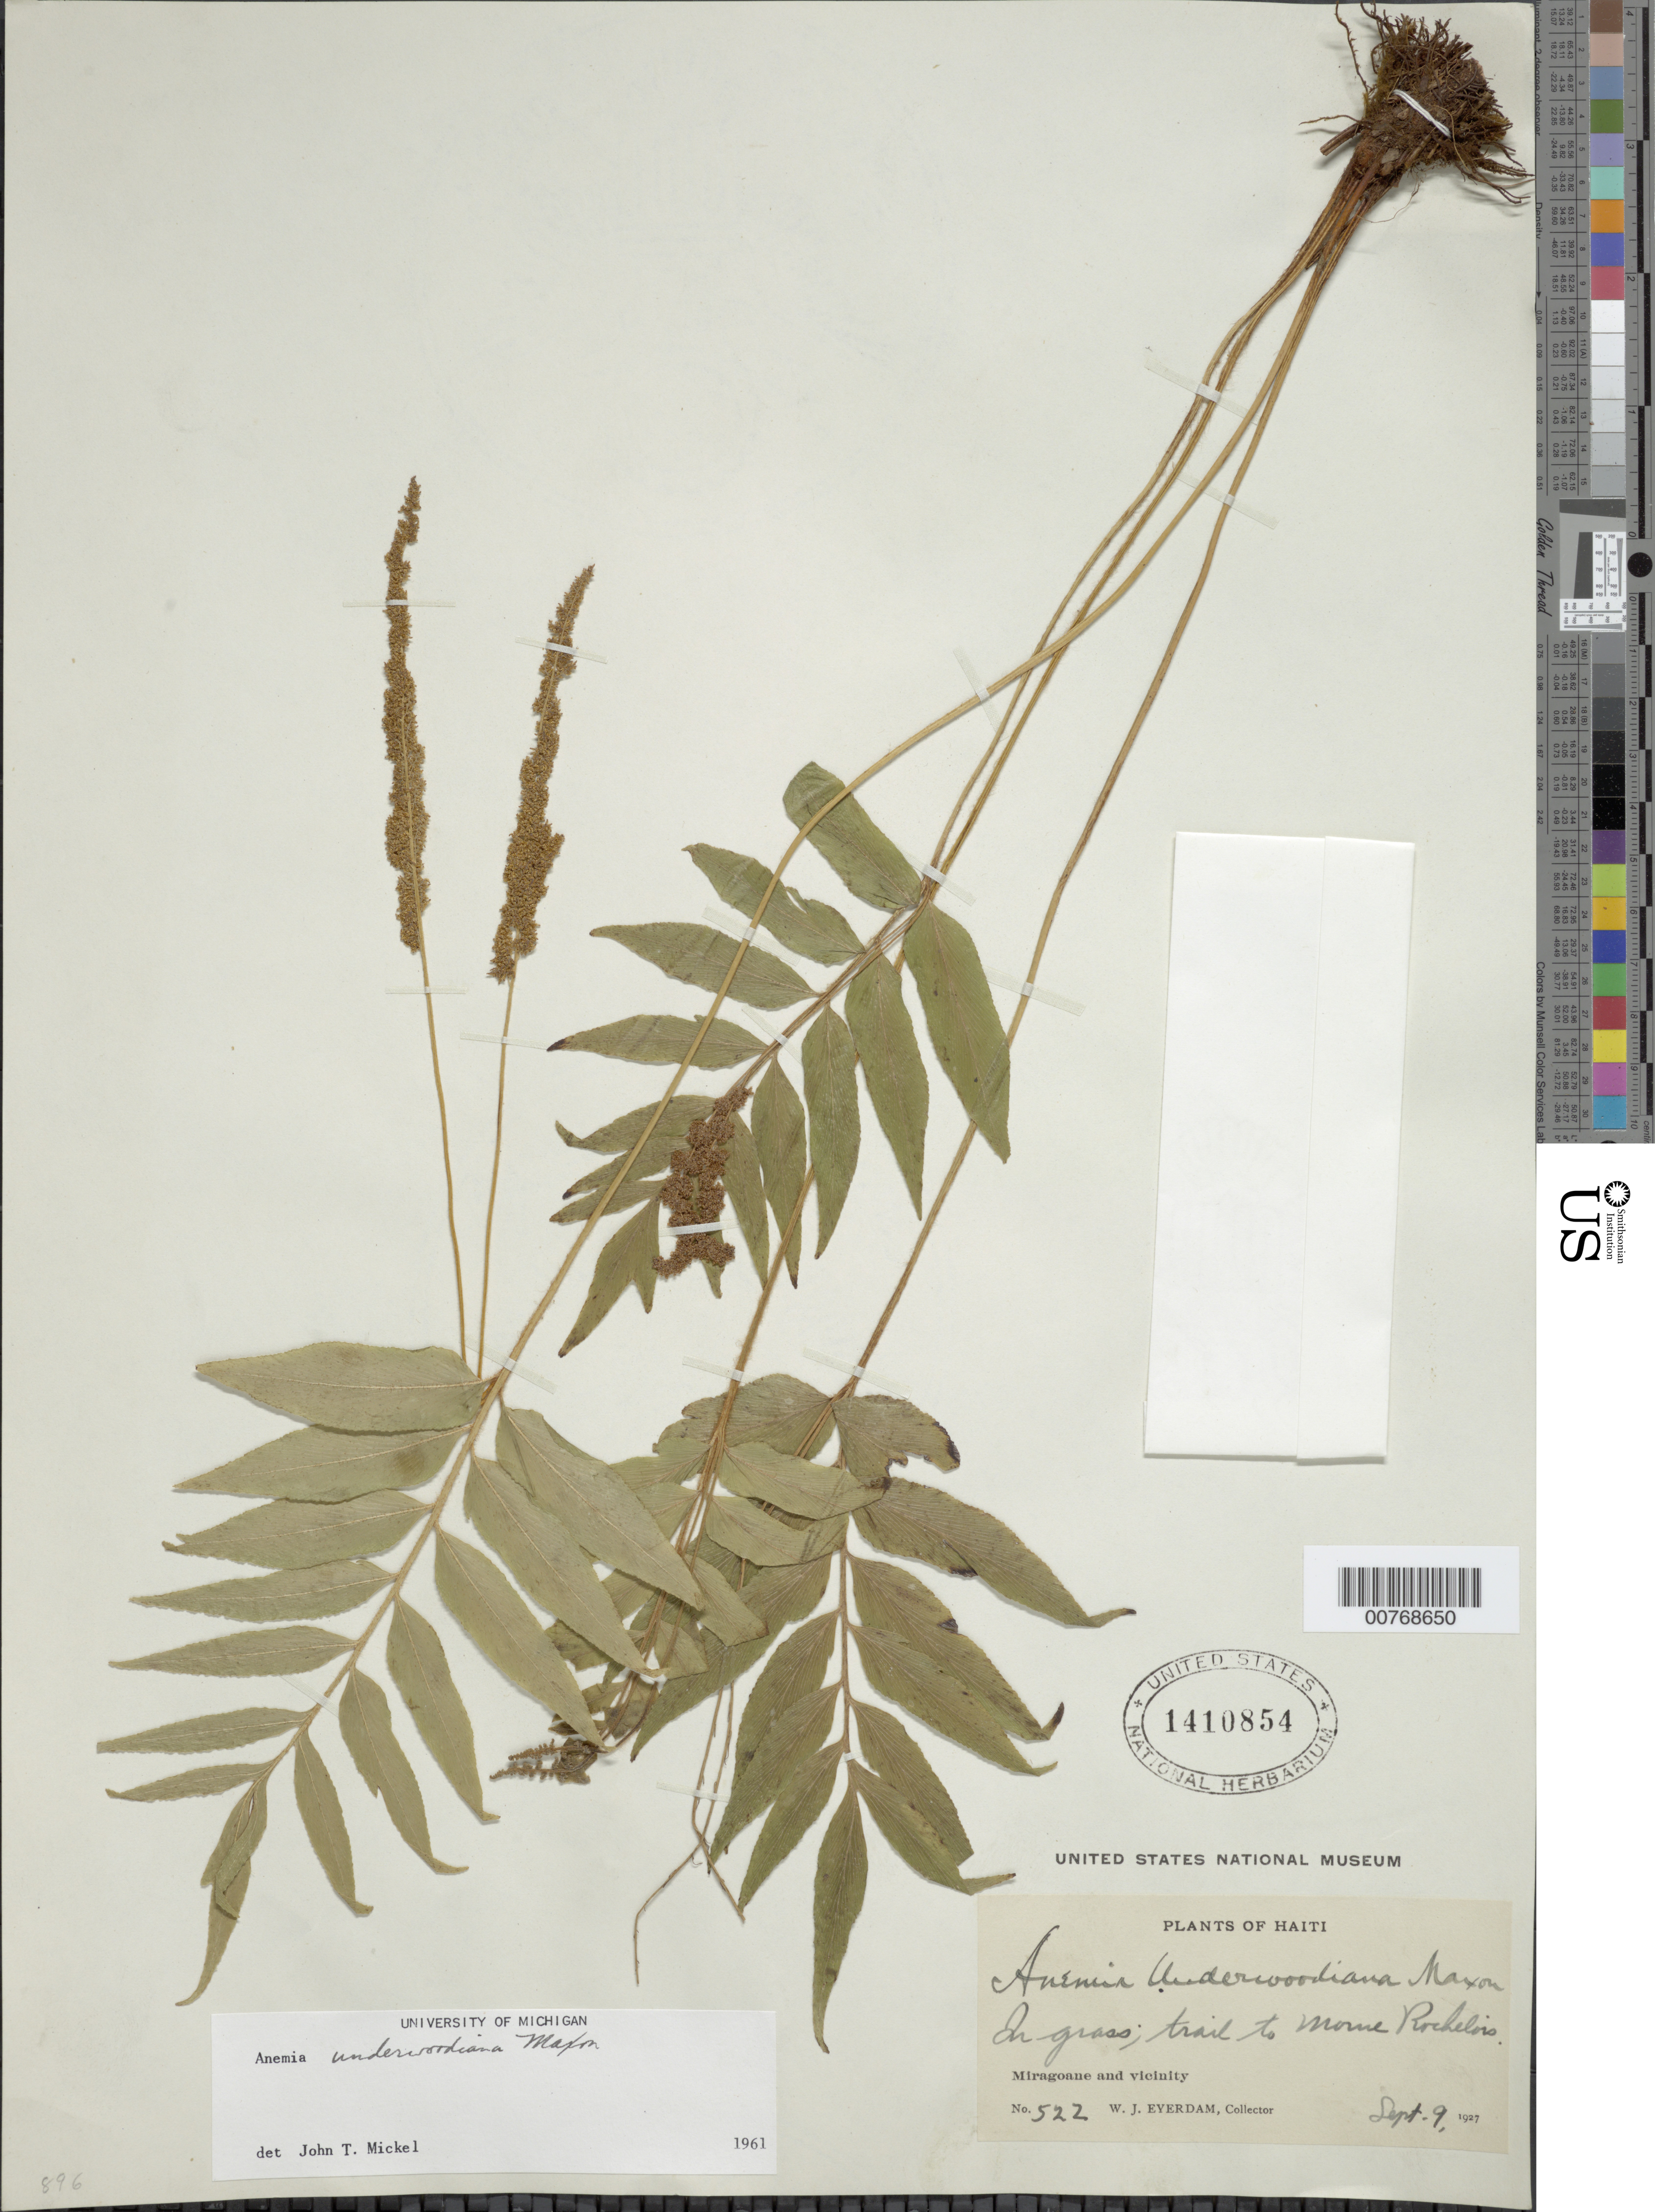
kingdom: Plantae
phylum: Tracheophyta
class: Polypodiopsida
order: Schizaeales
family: Anemiaceae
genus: Anemia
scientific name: Anemia underwoodiana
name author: Maxon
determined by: Mickel, J. T., (NY), New York Botanical Garden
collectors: W. J. Eyerdam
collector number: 522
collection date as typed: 09 Sep 1927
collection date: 1927-09-09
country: Haiti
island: Hispaniola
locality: Miragoane and vicinity, trail to Morne Rochelais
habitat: In grass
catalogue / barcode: US 1410854